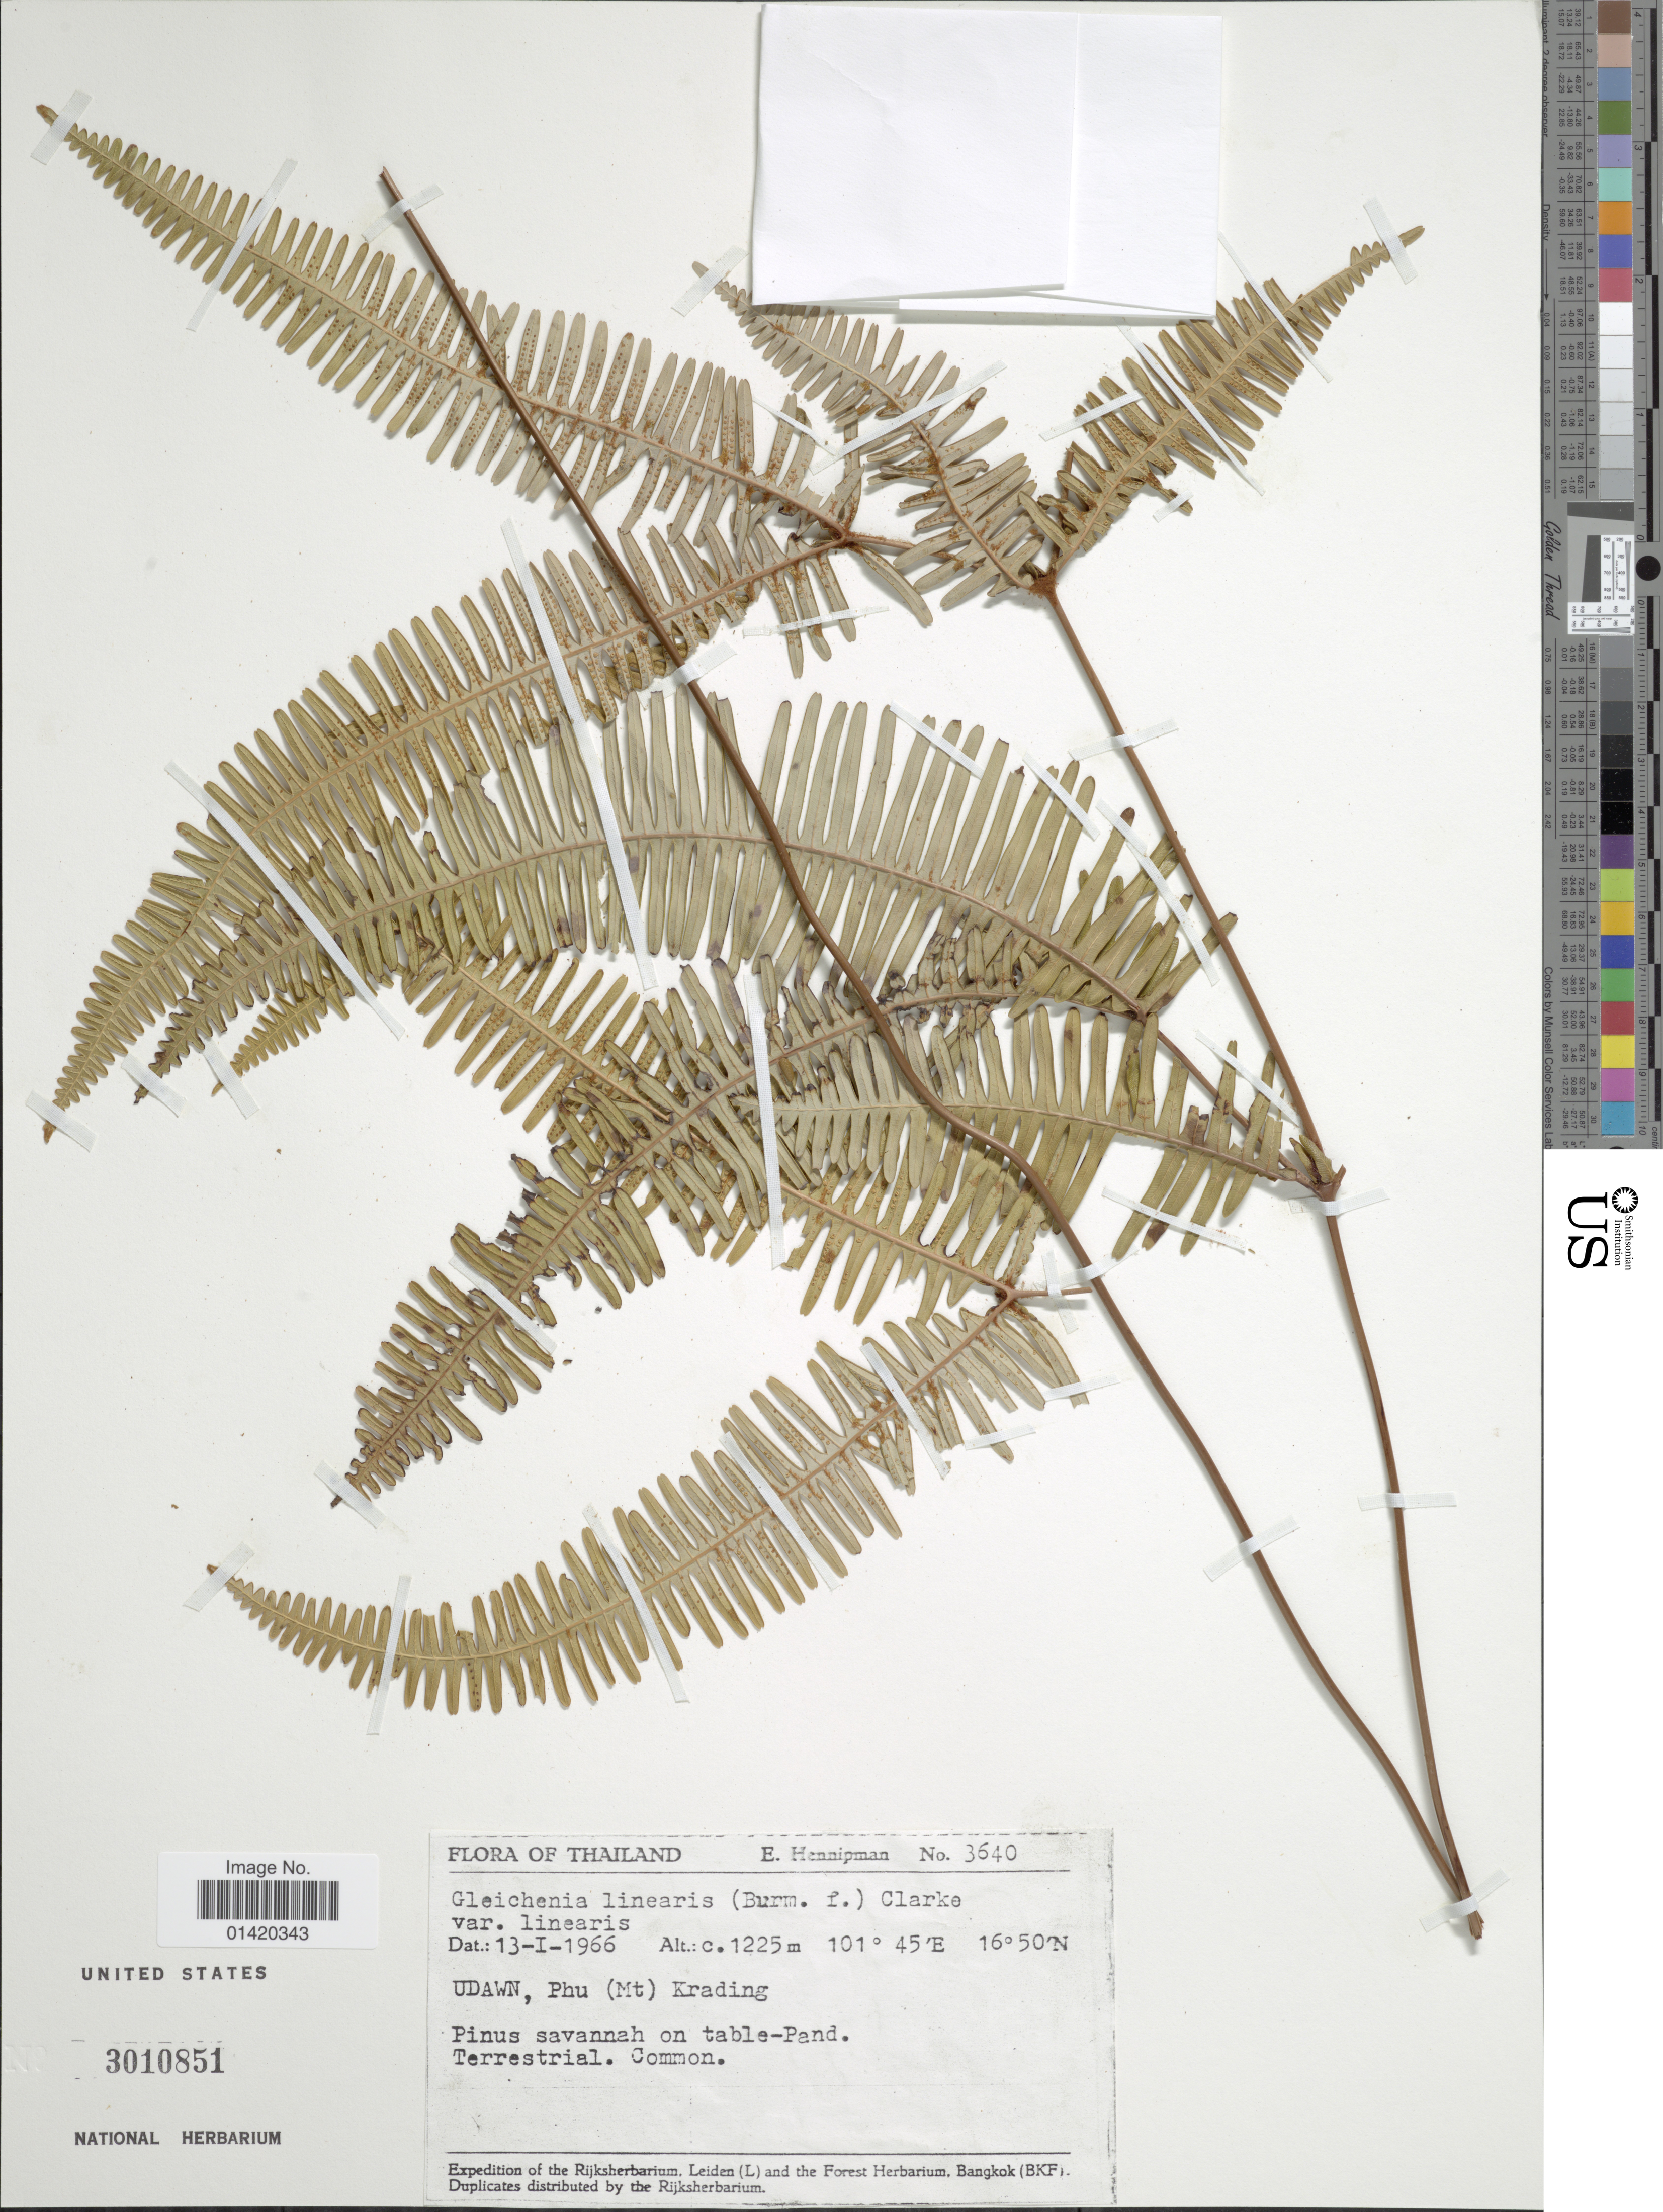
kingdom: Plantae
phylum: Tracheophyta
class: Polypodiopsida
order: Gleicheniales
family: Gleicheniaceae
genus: Dicranopteris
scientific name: Dicranopteris linearis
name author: (Burm. f.) Underw.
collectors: E. Hennipman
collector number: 3640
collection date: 1966-01-13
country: Thailand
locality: Udawn, Phu (Mt) Krading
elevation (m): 1225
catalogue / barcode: US 3010851